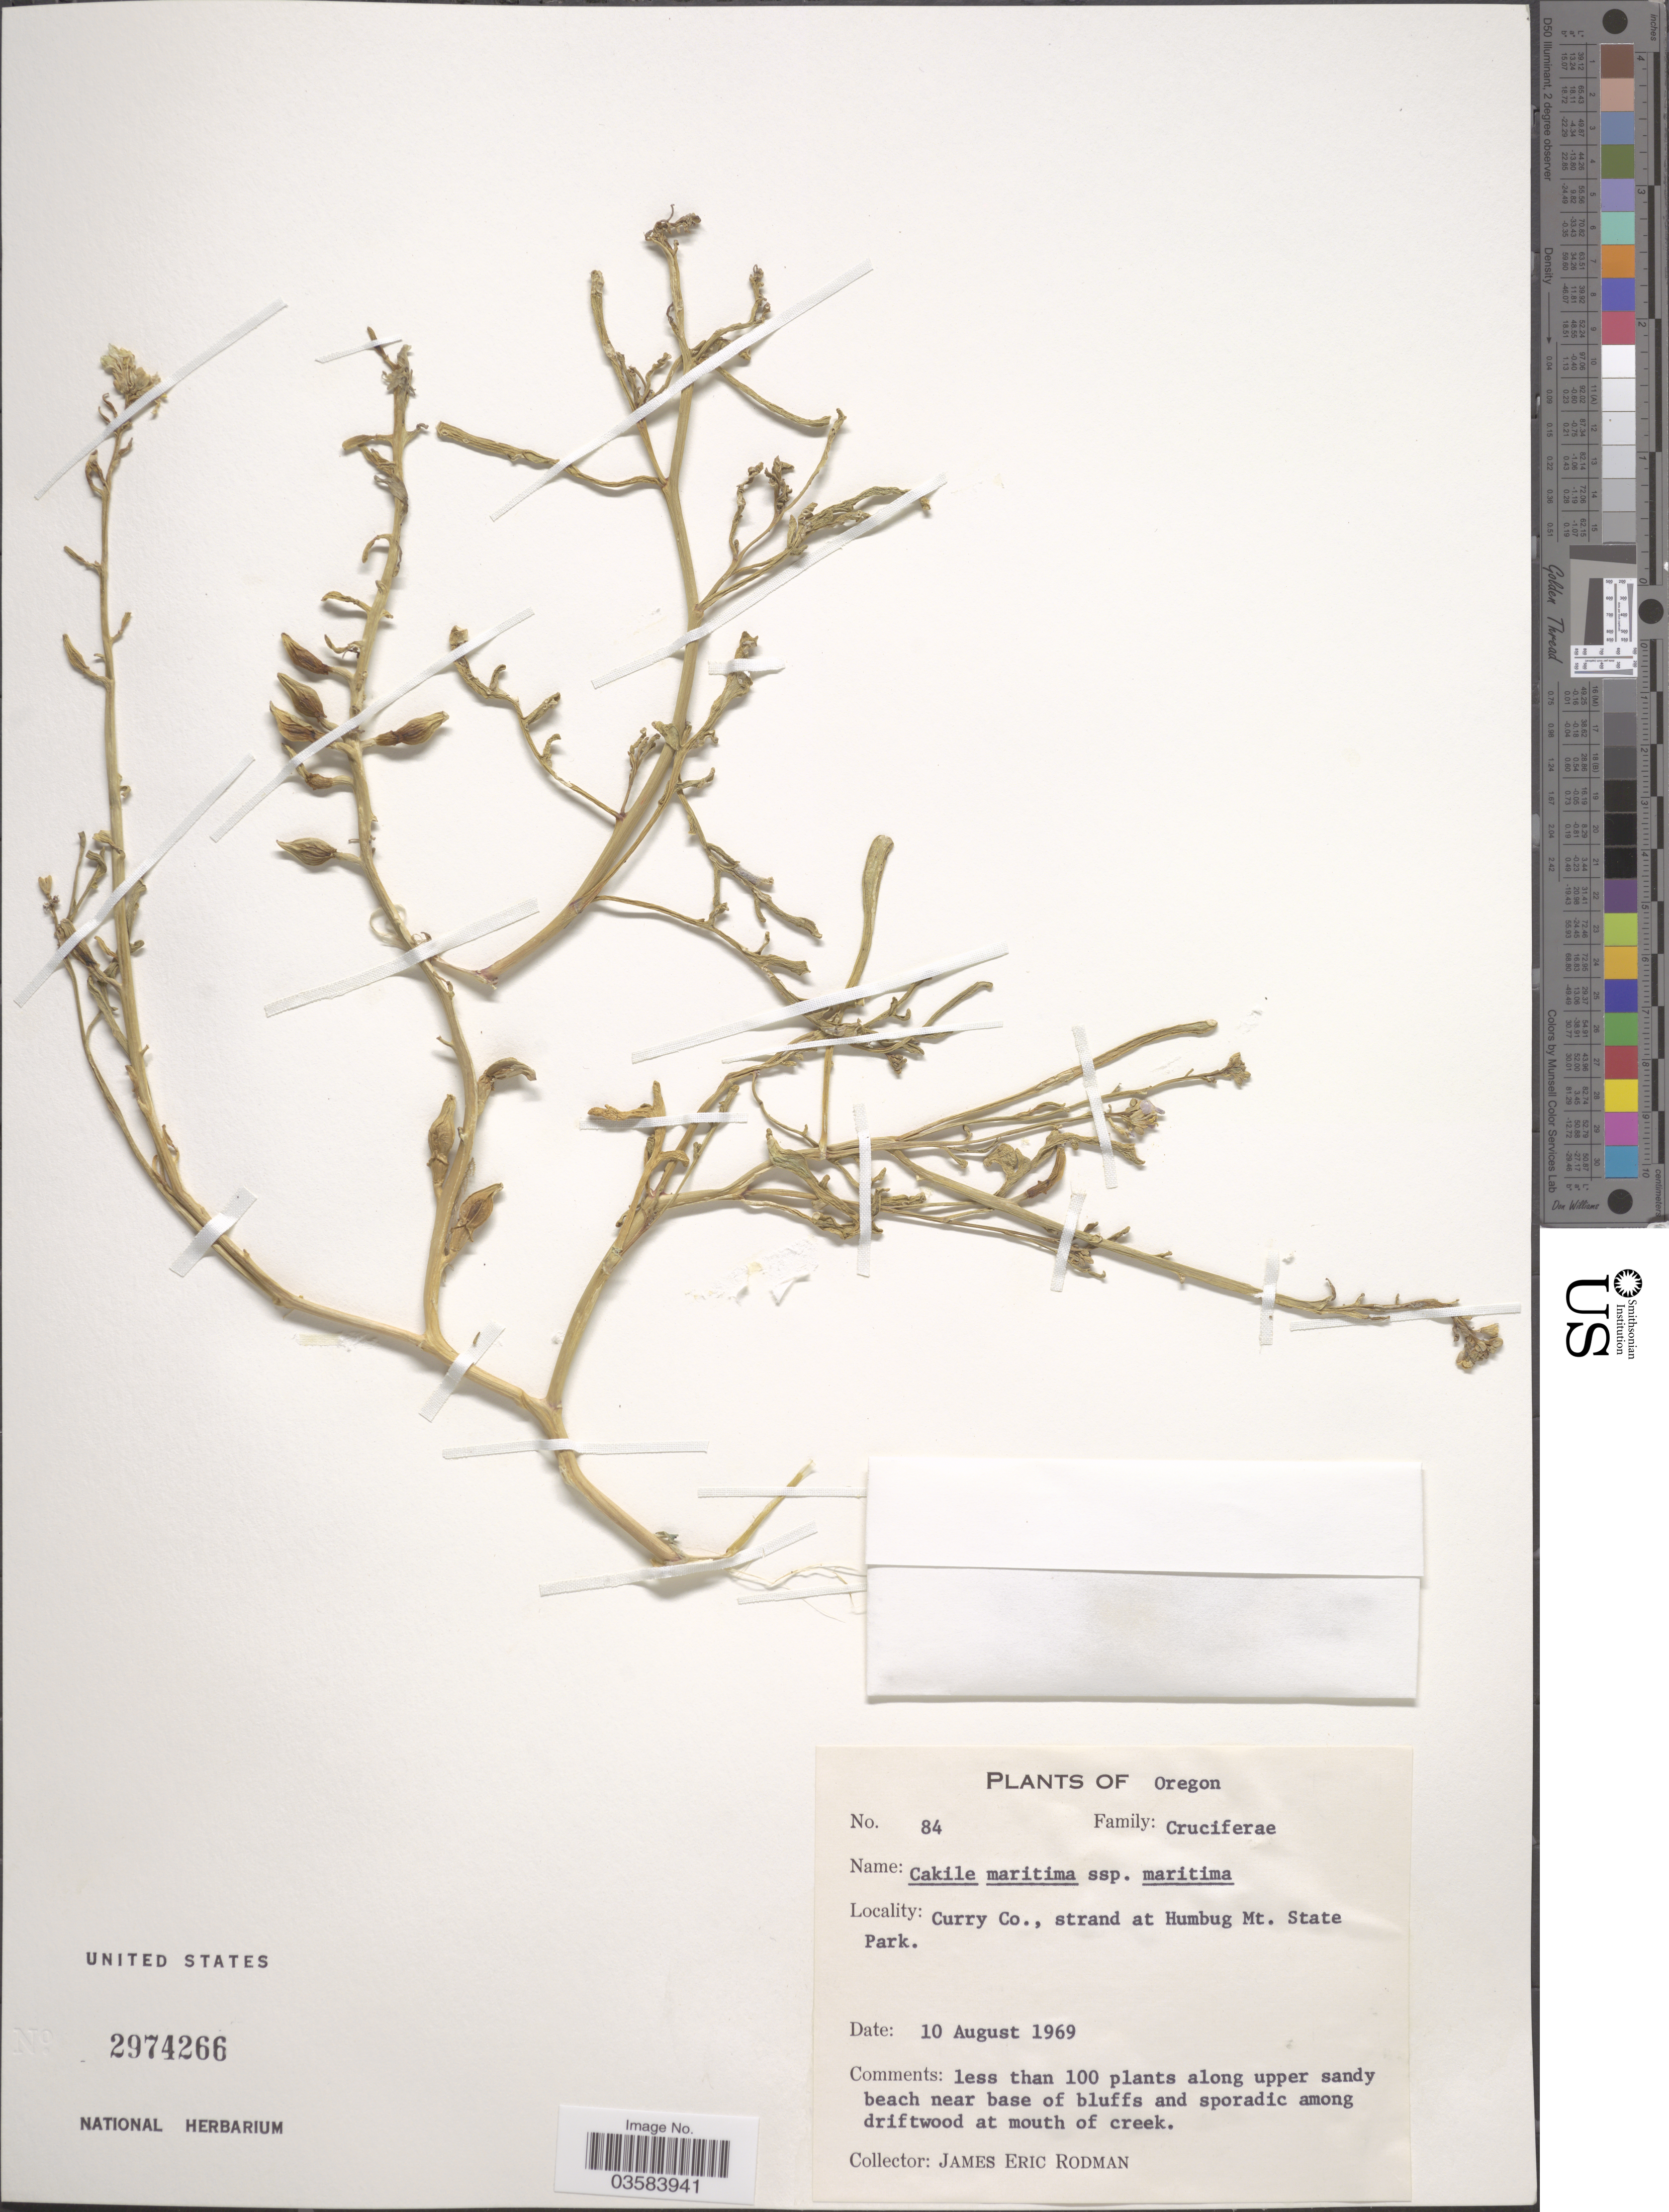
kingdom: Plantae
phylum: Tracheophyta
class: Magnoliopsida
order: Brassicales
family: Brassicaceae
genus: Cakile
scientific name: Cakile maritima subsp. maritima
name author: Scop.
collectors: J. Rodman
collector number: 84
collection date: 1969-08-10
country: United States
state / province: Oregon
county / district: Curry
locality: Curry Co., strand at Humbug Mt. State Park.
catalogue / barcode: US 2974266